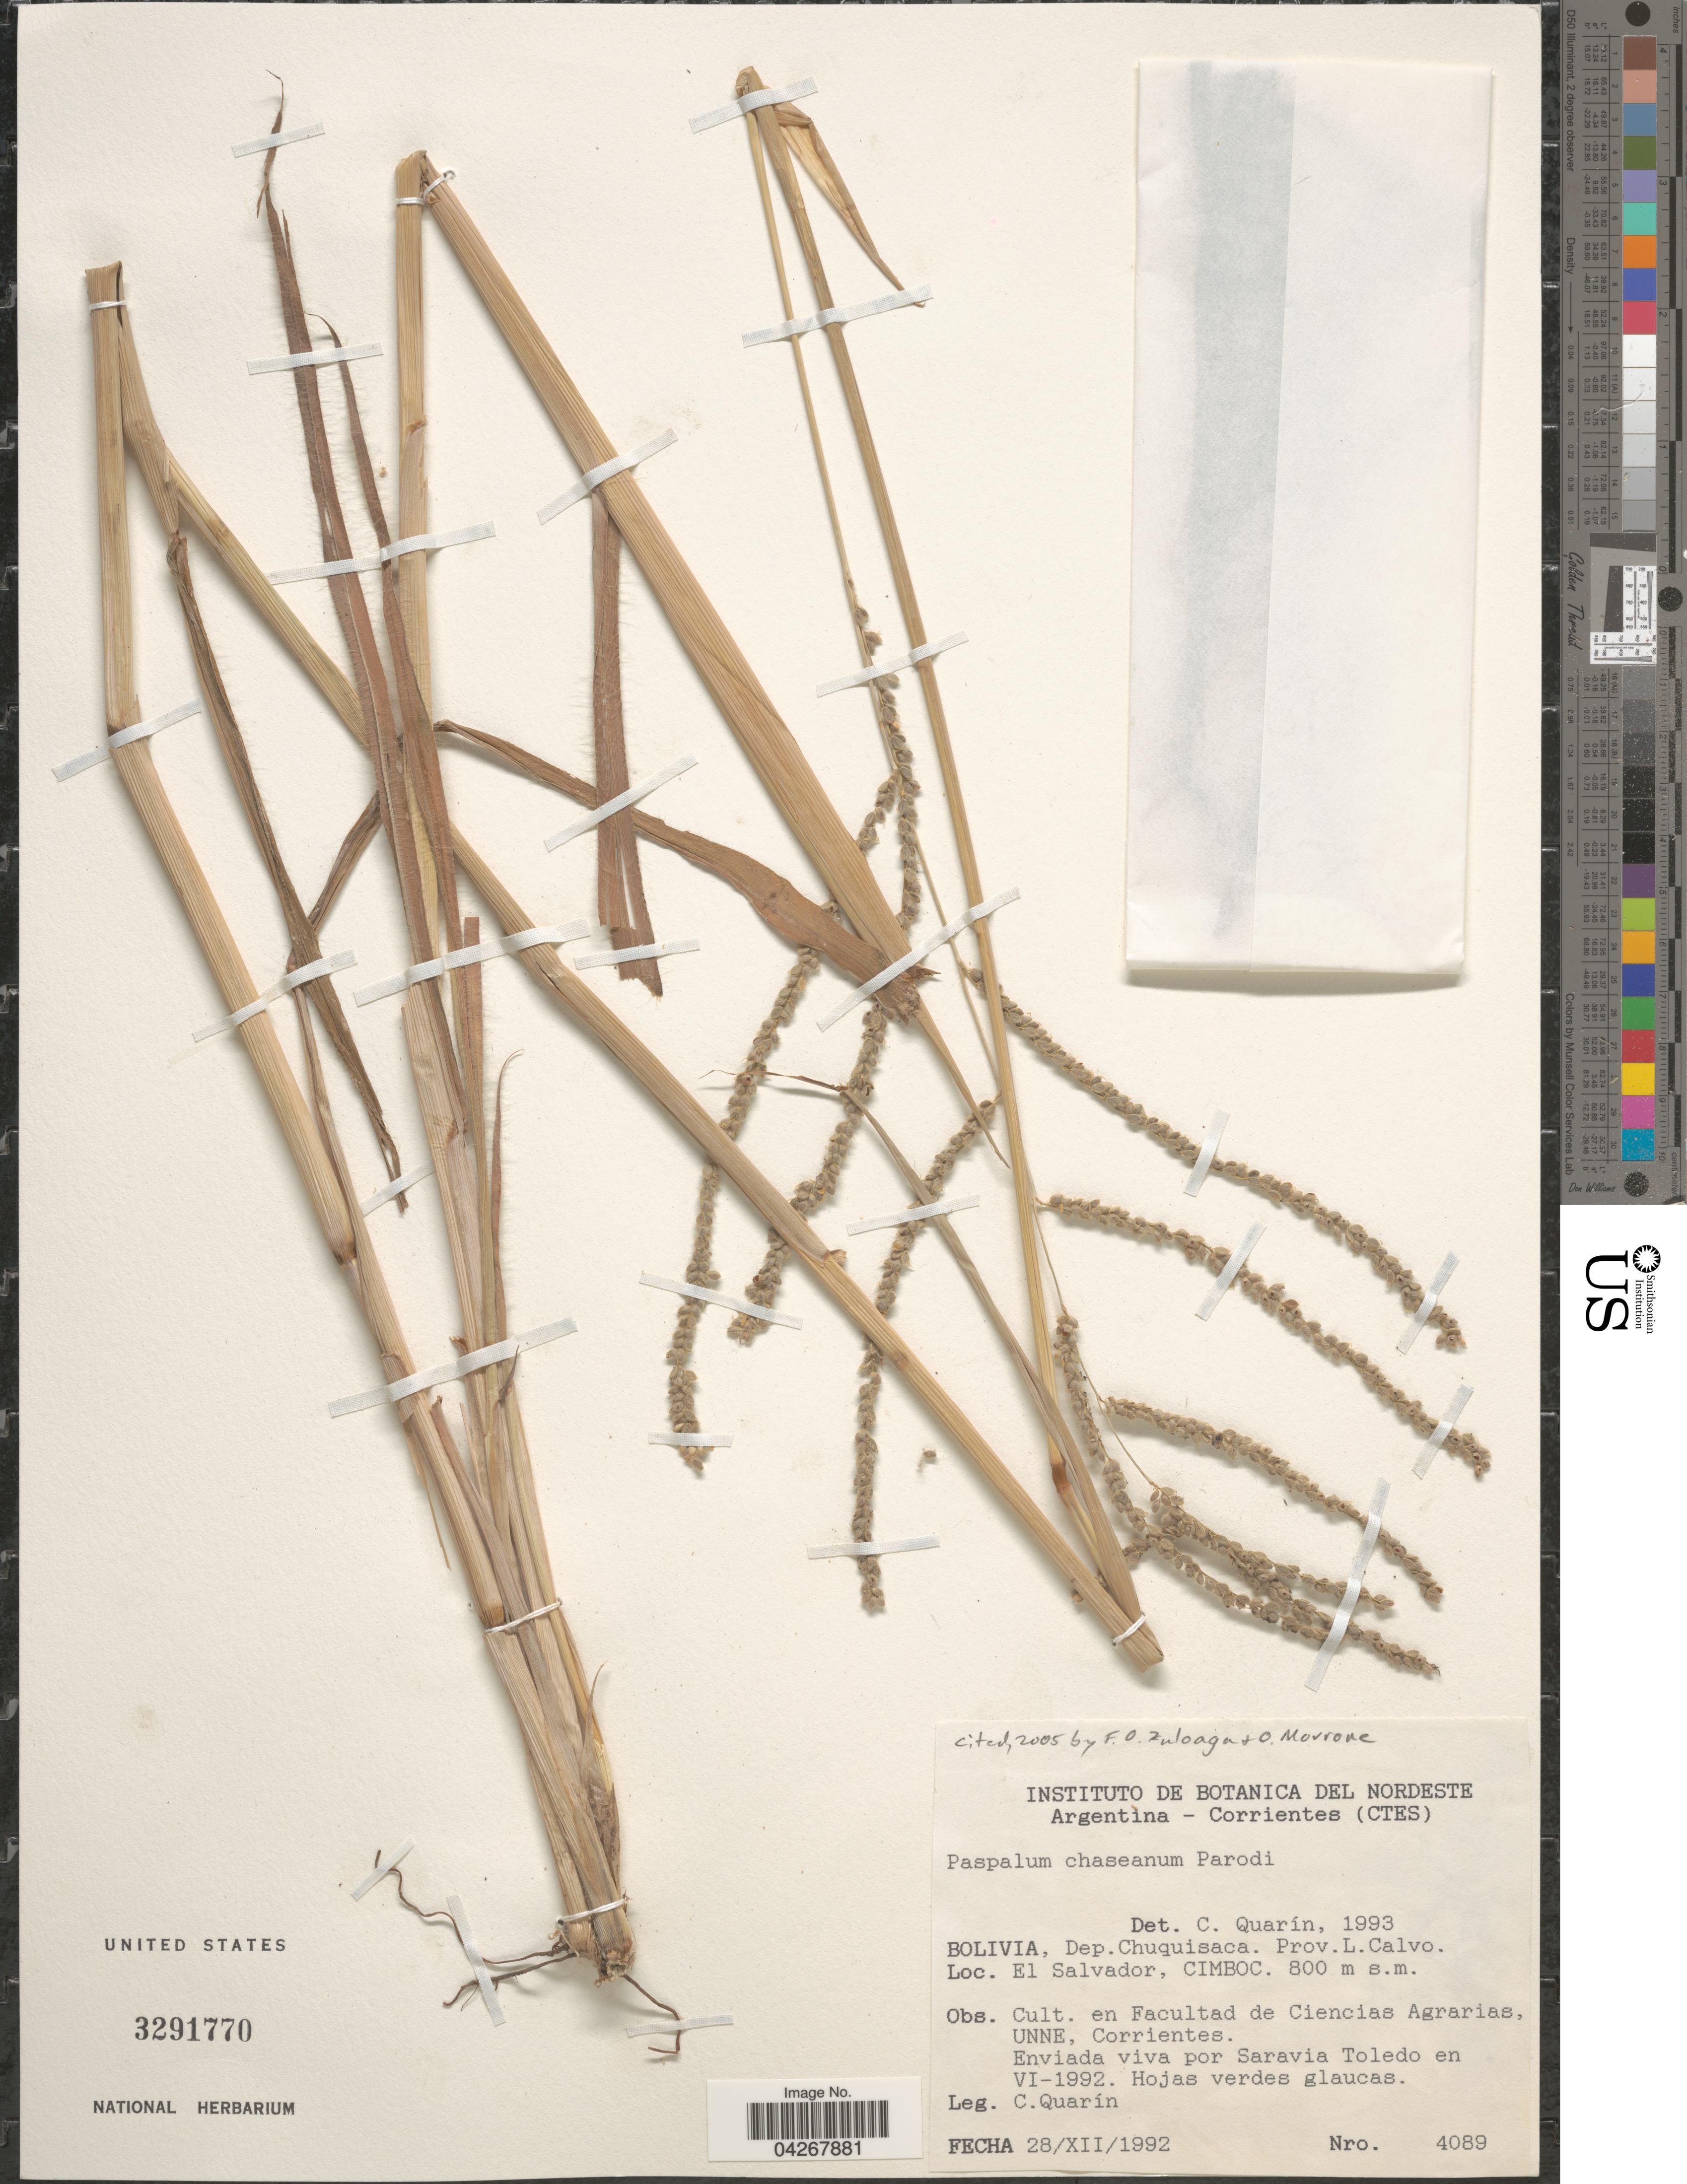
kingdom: Plantae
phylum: Tracheophyta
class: Liliopsida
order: Poales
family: Poaceae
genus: Paspalum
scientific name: Paspalum chaseanum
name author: Parodi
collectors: C. Quarín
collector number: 4089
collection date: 1992-12-28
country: Bolivia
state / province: Chuquisaca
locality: Dep. Chuquisaca. Prov. L. Calvo. El Salvador, CIMBOC.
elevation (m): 800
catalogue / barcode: US 3291770